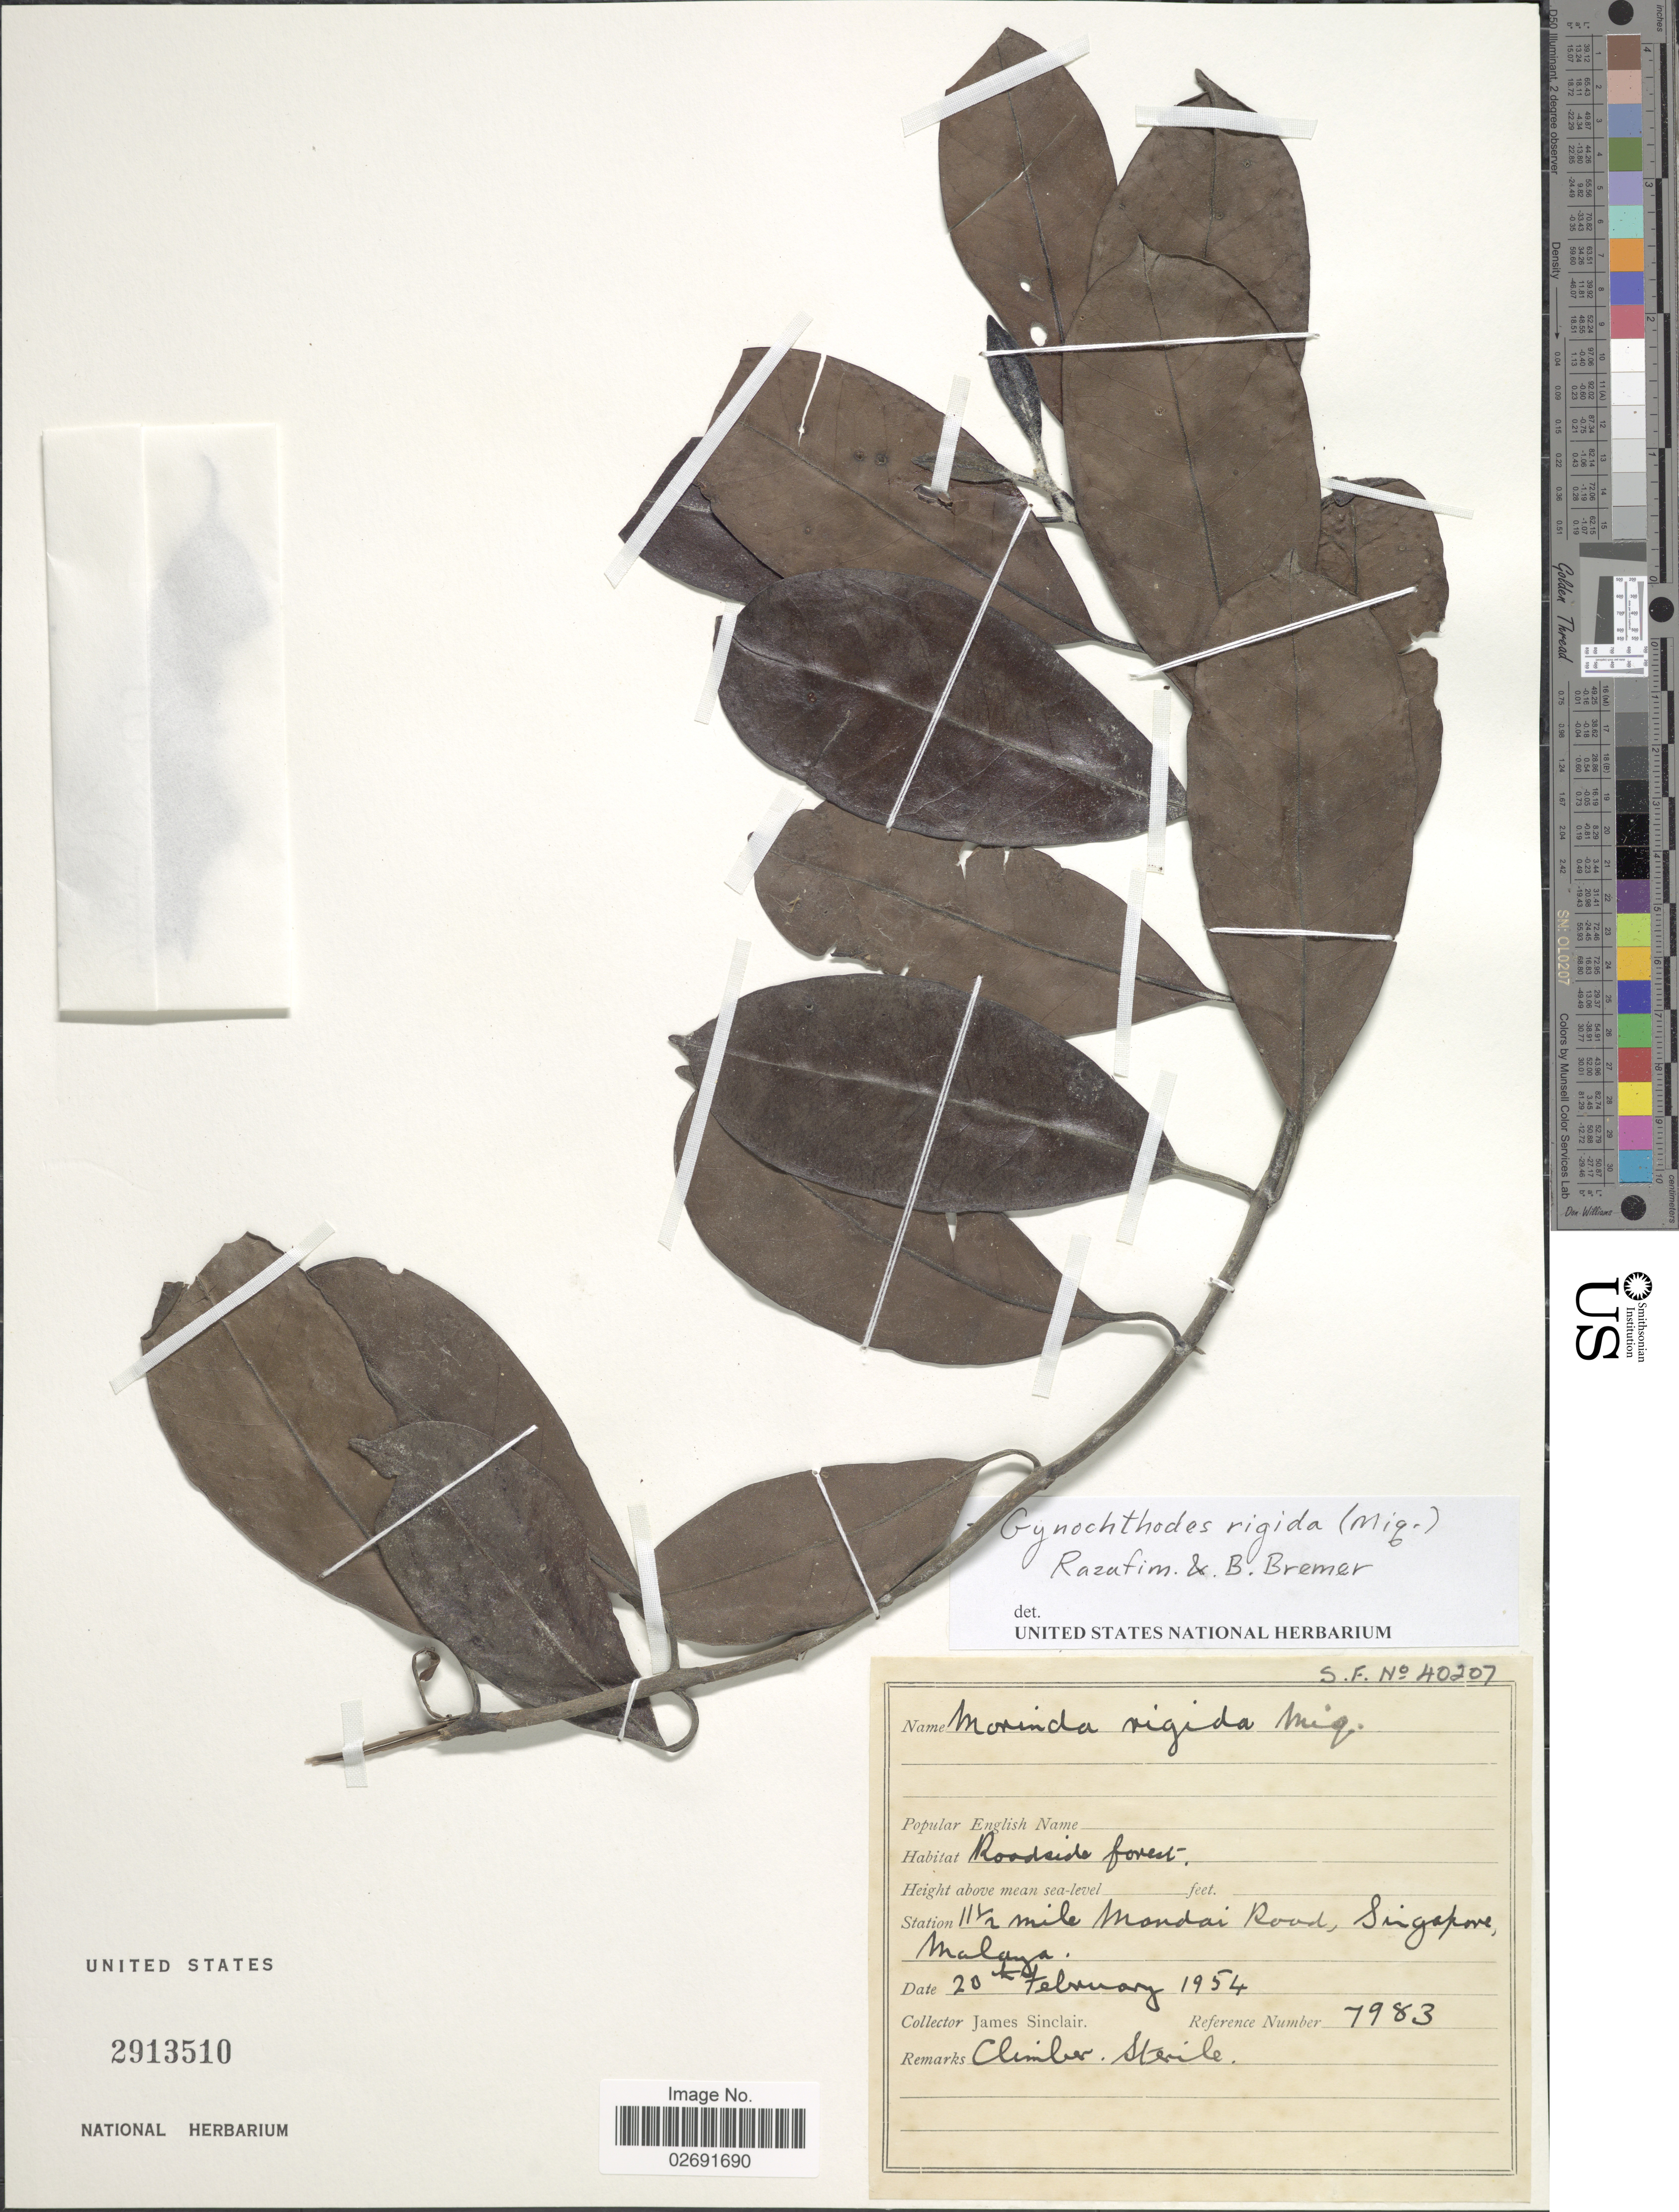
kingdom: Plantae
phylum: Tracheophyta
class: Magnoliopsida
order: Gentianales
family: Rubiaceae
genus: Gynochthodes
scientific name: Gynochthodes rigida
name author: (Miq.) Razafim. & B. Bremer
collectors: J. Sinclair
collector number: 7983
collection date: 1954-02-20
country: Singapore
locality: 11½ miles Mandai Road, Malaya.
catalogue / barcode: US 2913510